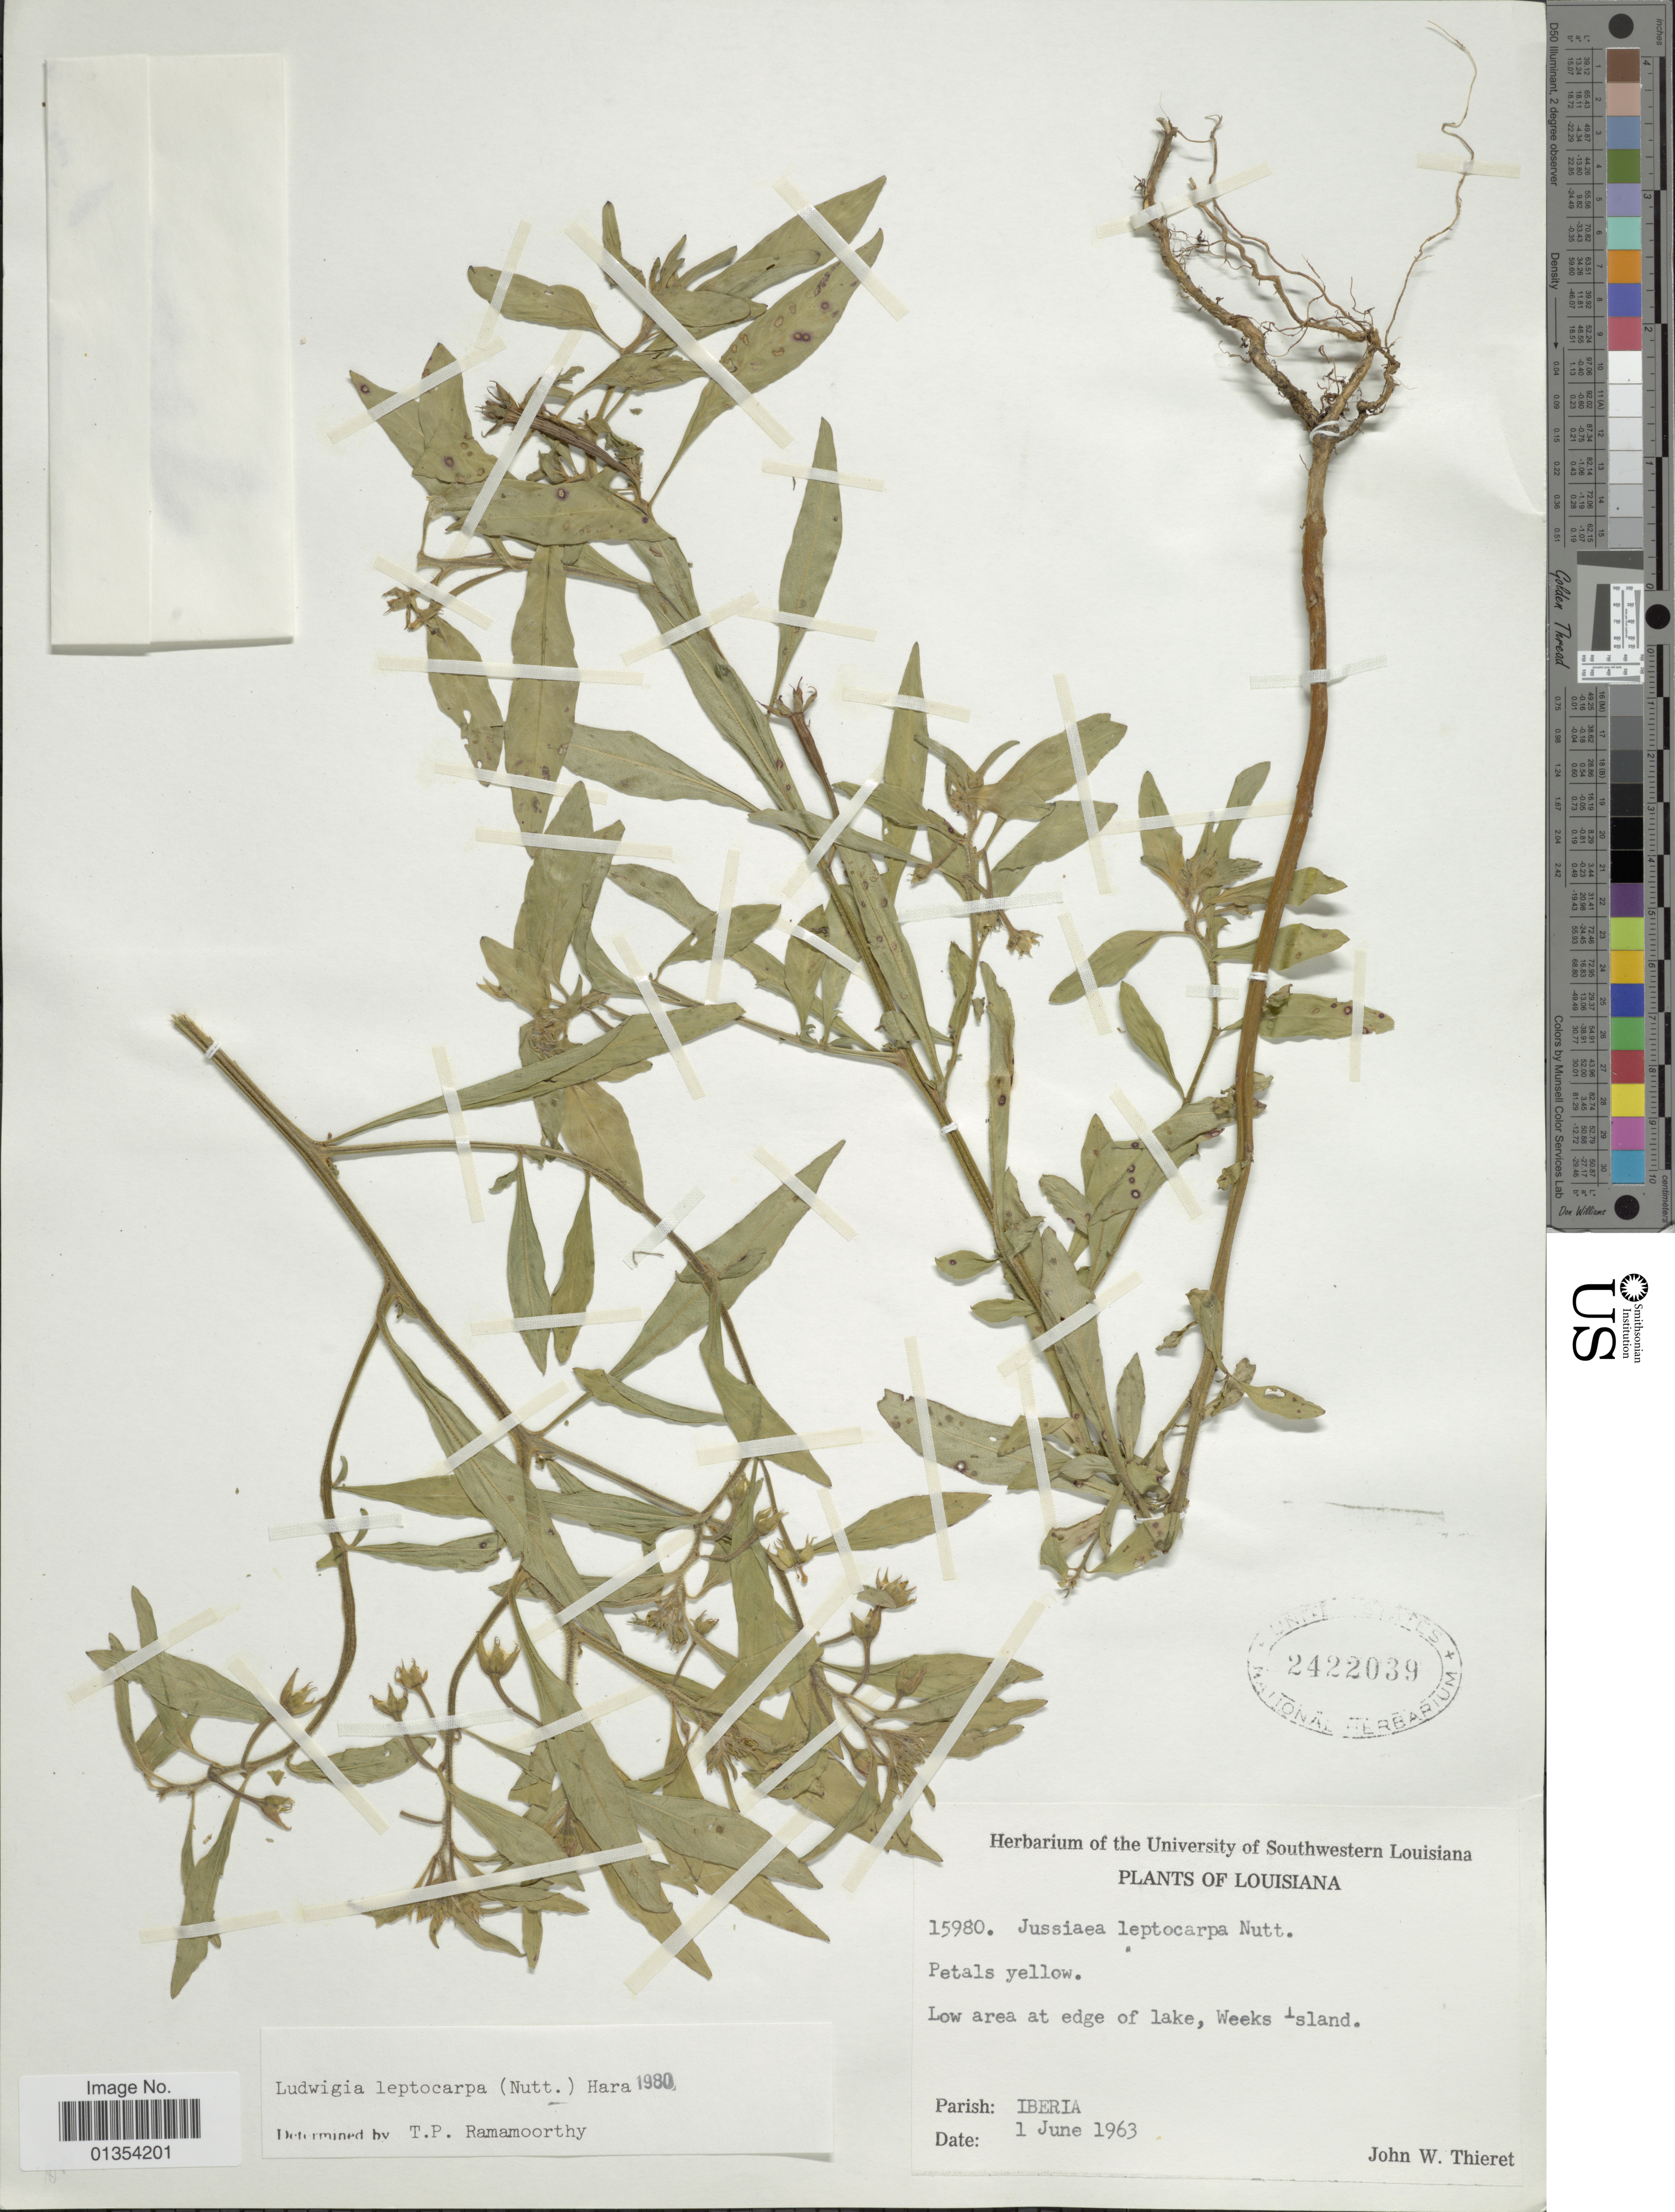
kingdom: Plantae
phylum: Tracheophyta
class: Magnoliopsida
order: Myrtales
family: Onagraceae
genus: Ludwigia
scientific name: Ludwigia leptocarpa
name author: (Nutt.) H. Hara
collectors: J. W. Thieret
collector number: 15980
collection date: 1963-06-01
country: United States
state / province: Louisiana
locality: Low area at edge of lake, Weeks Island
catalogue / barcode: US 2422039